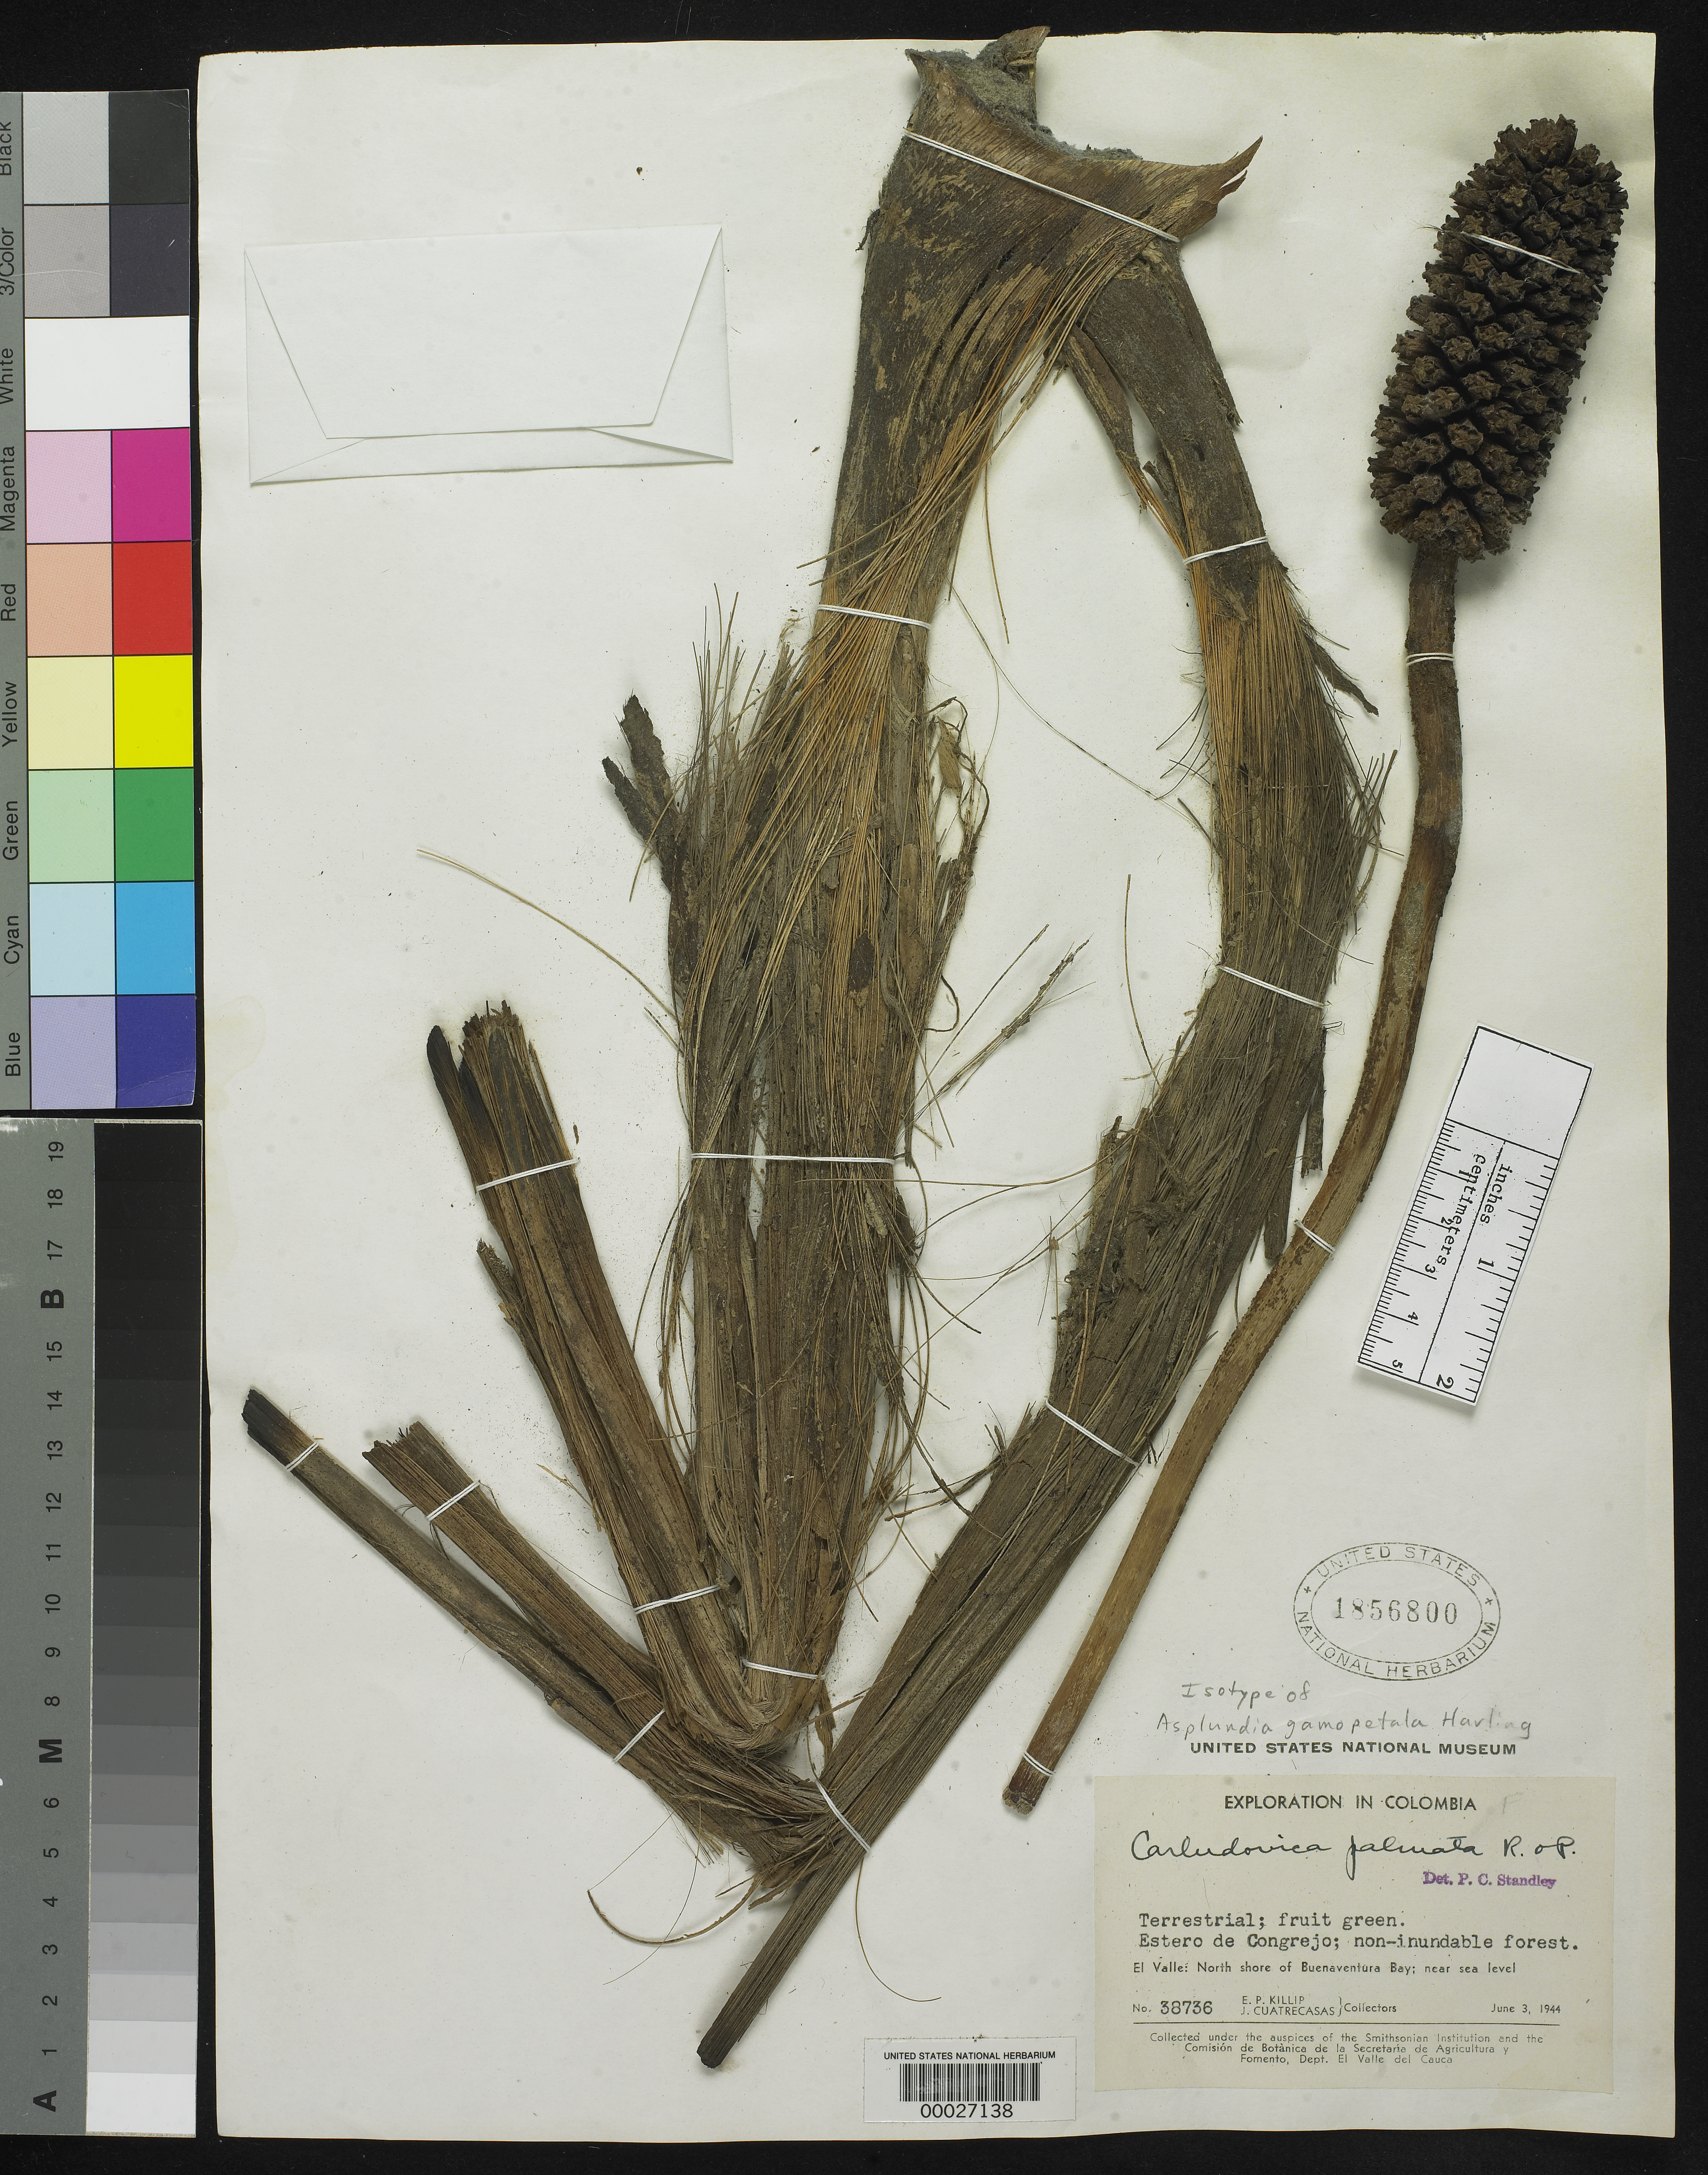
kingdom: Plantae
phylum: Tracheophyta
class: Liliopsida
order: Pandanales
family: Cyclanthaceae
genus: Asplundia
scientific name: Asplundia gamopetala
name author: Harling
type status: Isotype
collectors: E. P. Killip & J. Cuatrecasas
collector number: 38736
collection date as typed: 03 Jun 1944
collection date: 1944-06-03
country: Colombia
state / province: Valle del Cauca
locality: North shore of Buena Ventura Bay.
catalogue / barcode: US 1856800